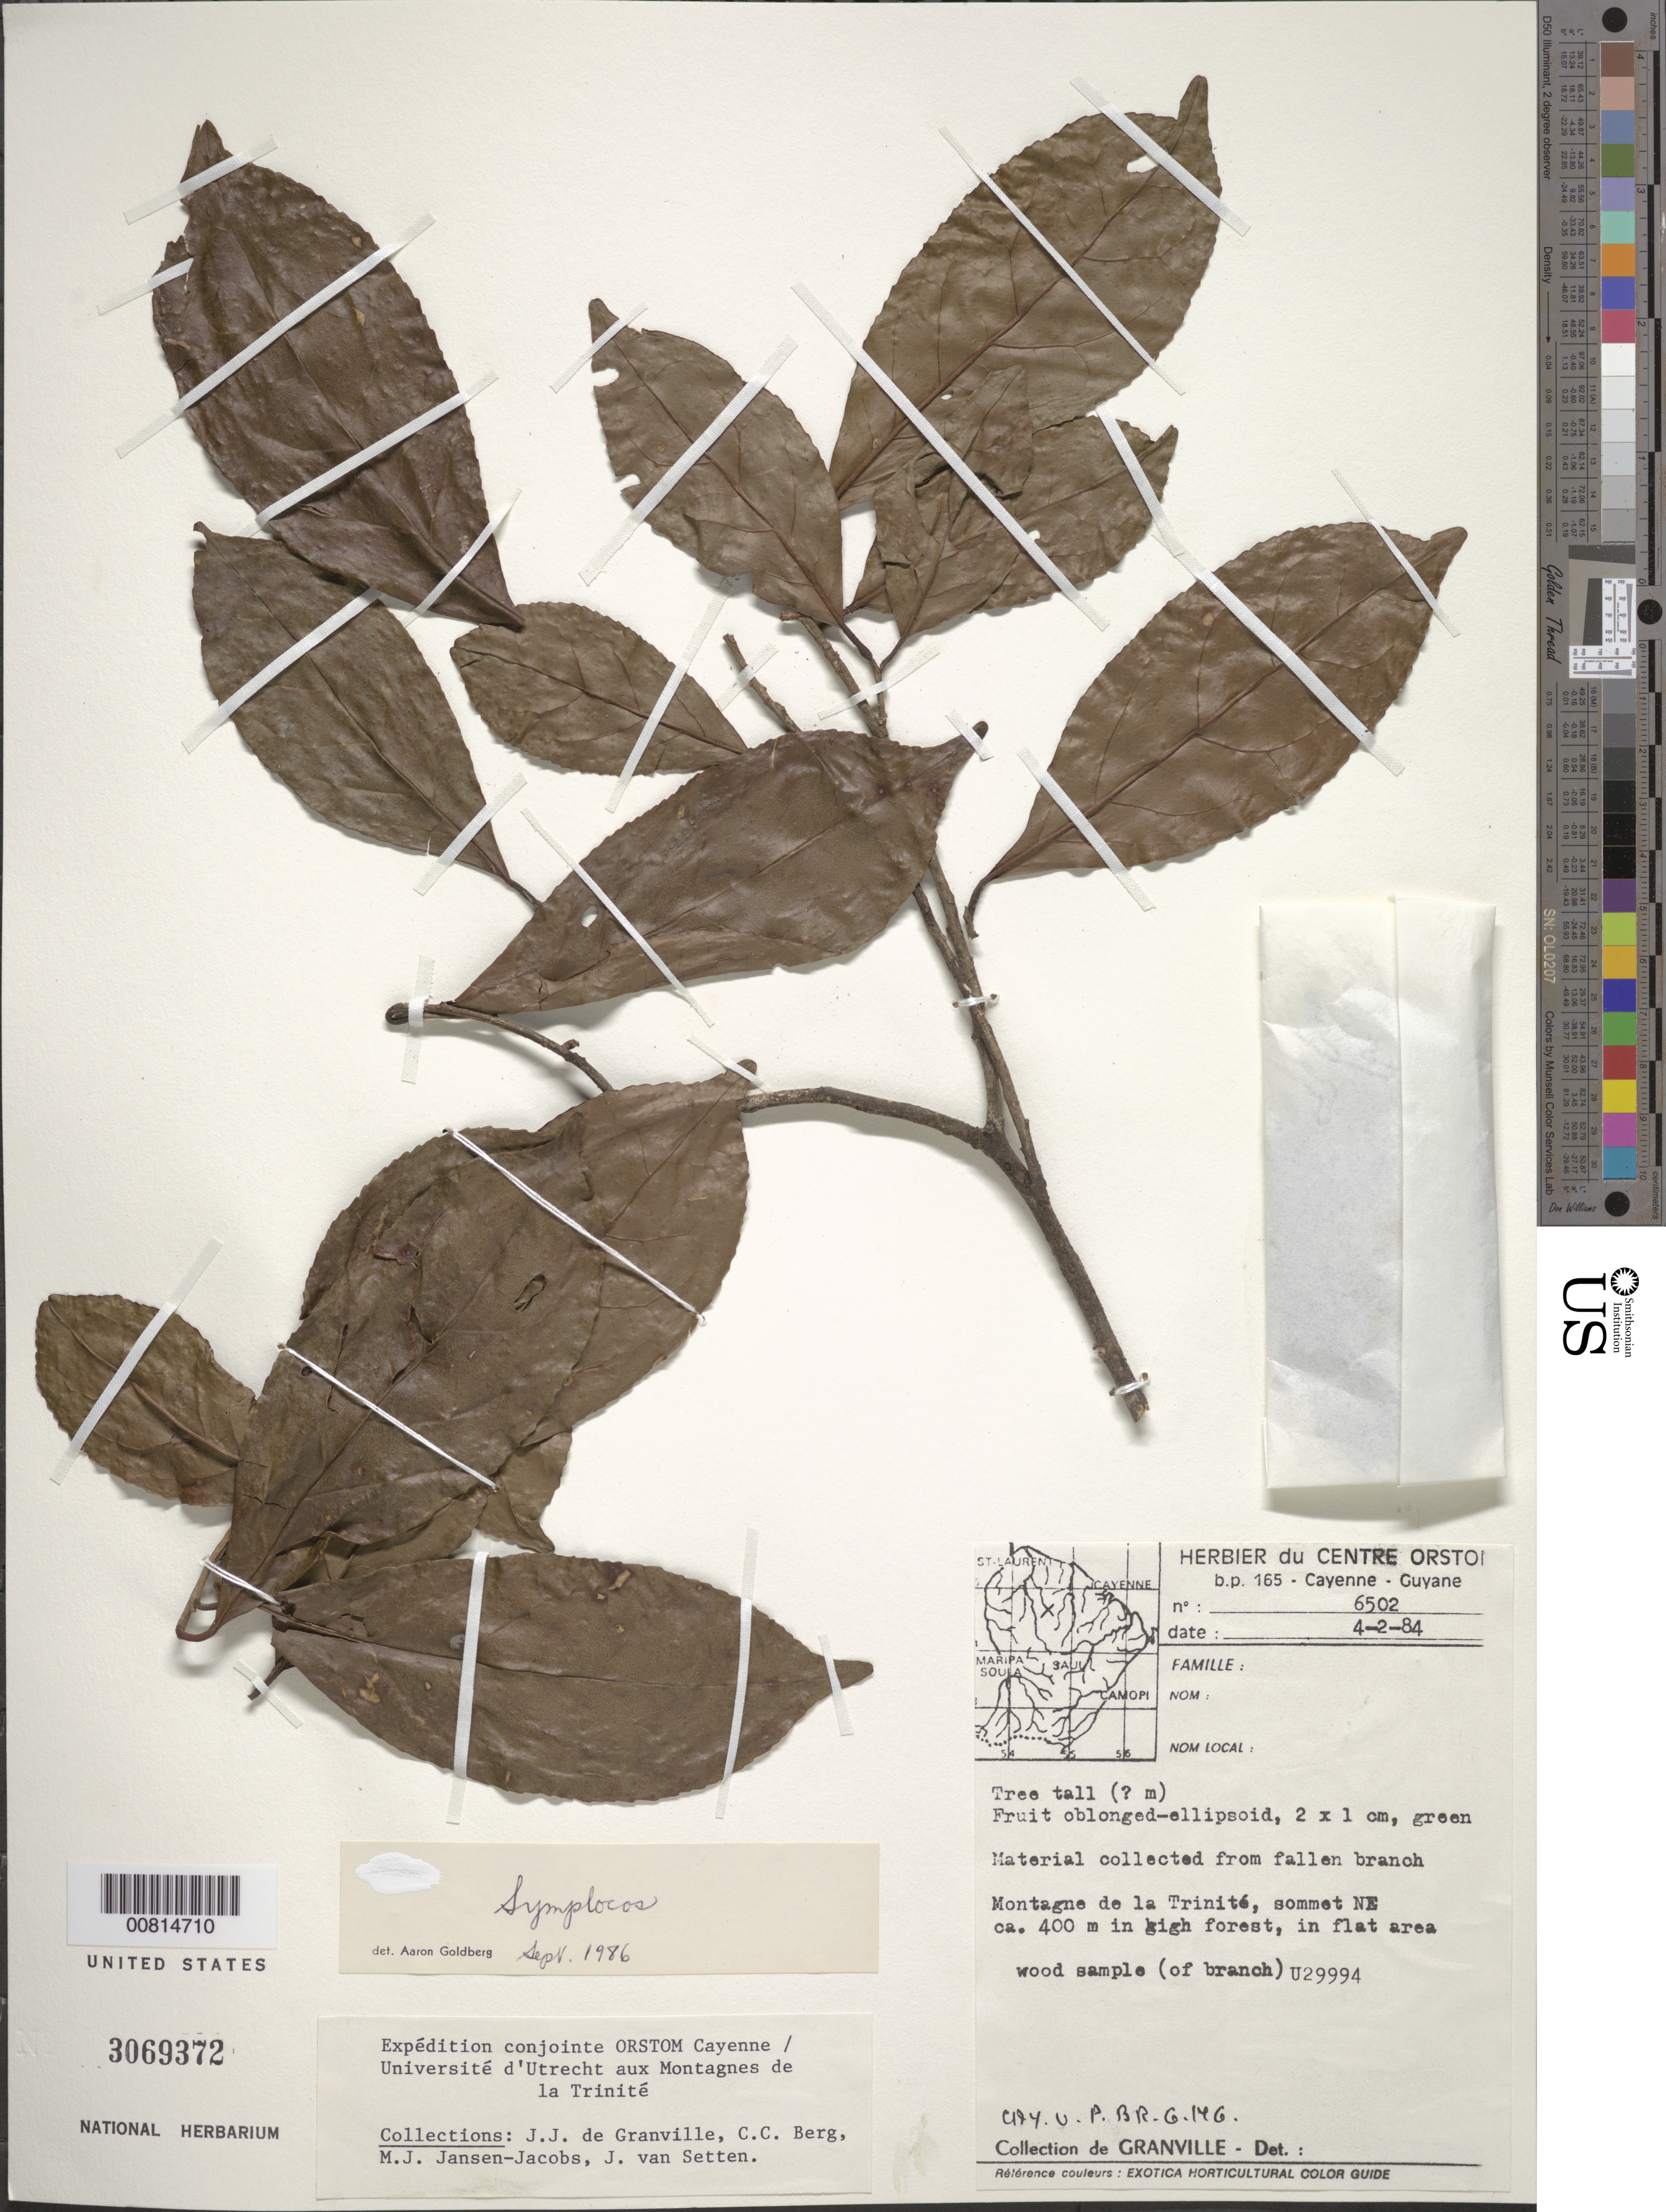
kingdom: Plantae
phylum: Tracheophyta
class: Magnoliopsida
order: Ericales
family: Symplocaceae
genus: Symplocos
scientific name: Symplocos sp.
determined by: Goldberg, Aaron, (US), NMNH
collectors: J.-J. de Granville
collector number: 6502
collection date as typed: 4-Feb-84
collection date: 1984-02-04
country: French Guiana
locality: Montagnes de la Trinité, sommet NE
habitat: High forest, in flat area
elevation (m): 400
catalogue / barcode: US 3069372